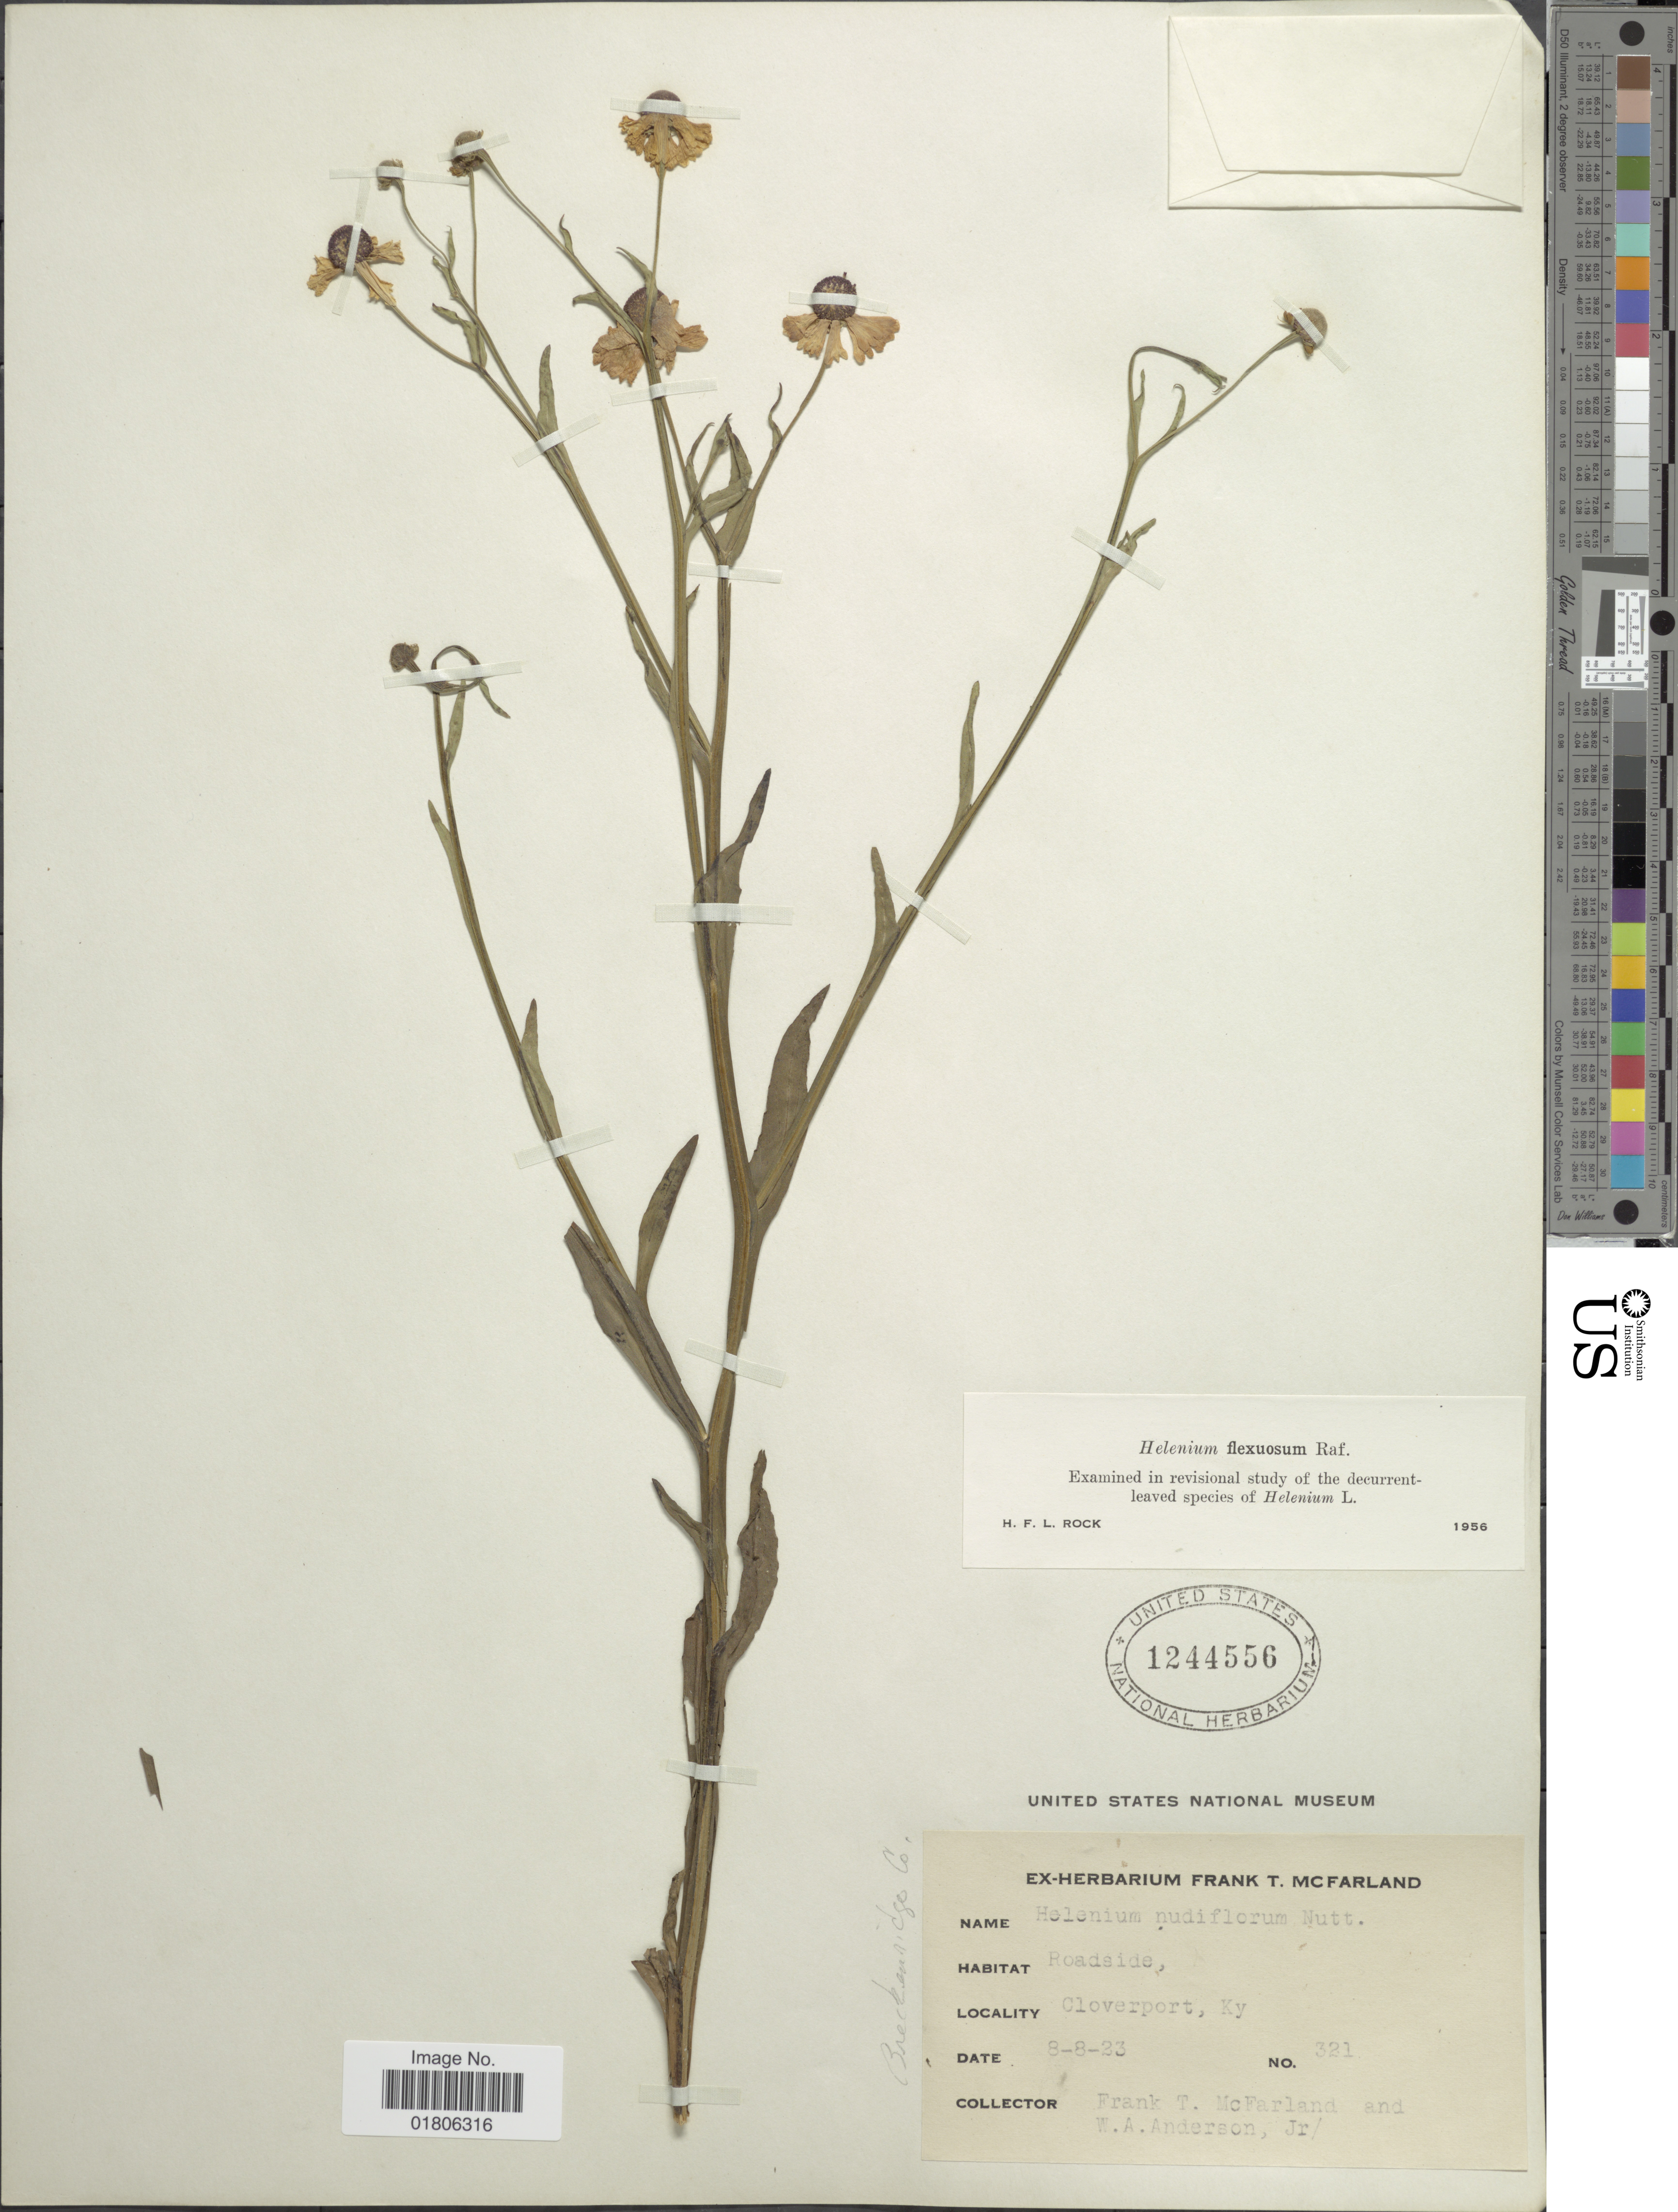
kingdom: Plantae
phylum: Tracheophyta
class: Magnoliopsida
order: Asterales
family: Asteraceae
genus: Helenium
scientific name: Helenium flexuosum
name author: Raf.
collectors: F. McFarland & W. A. Anderson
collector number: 321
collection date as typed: Transcribed d/m/y: 8/8/23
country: United States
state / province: Kentucky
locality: Cloverport. Brecken Ridge Co.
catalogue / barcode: US 1244556